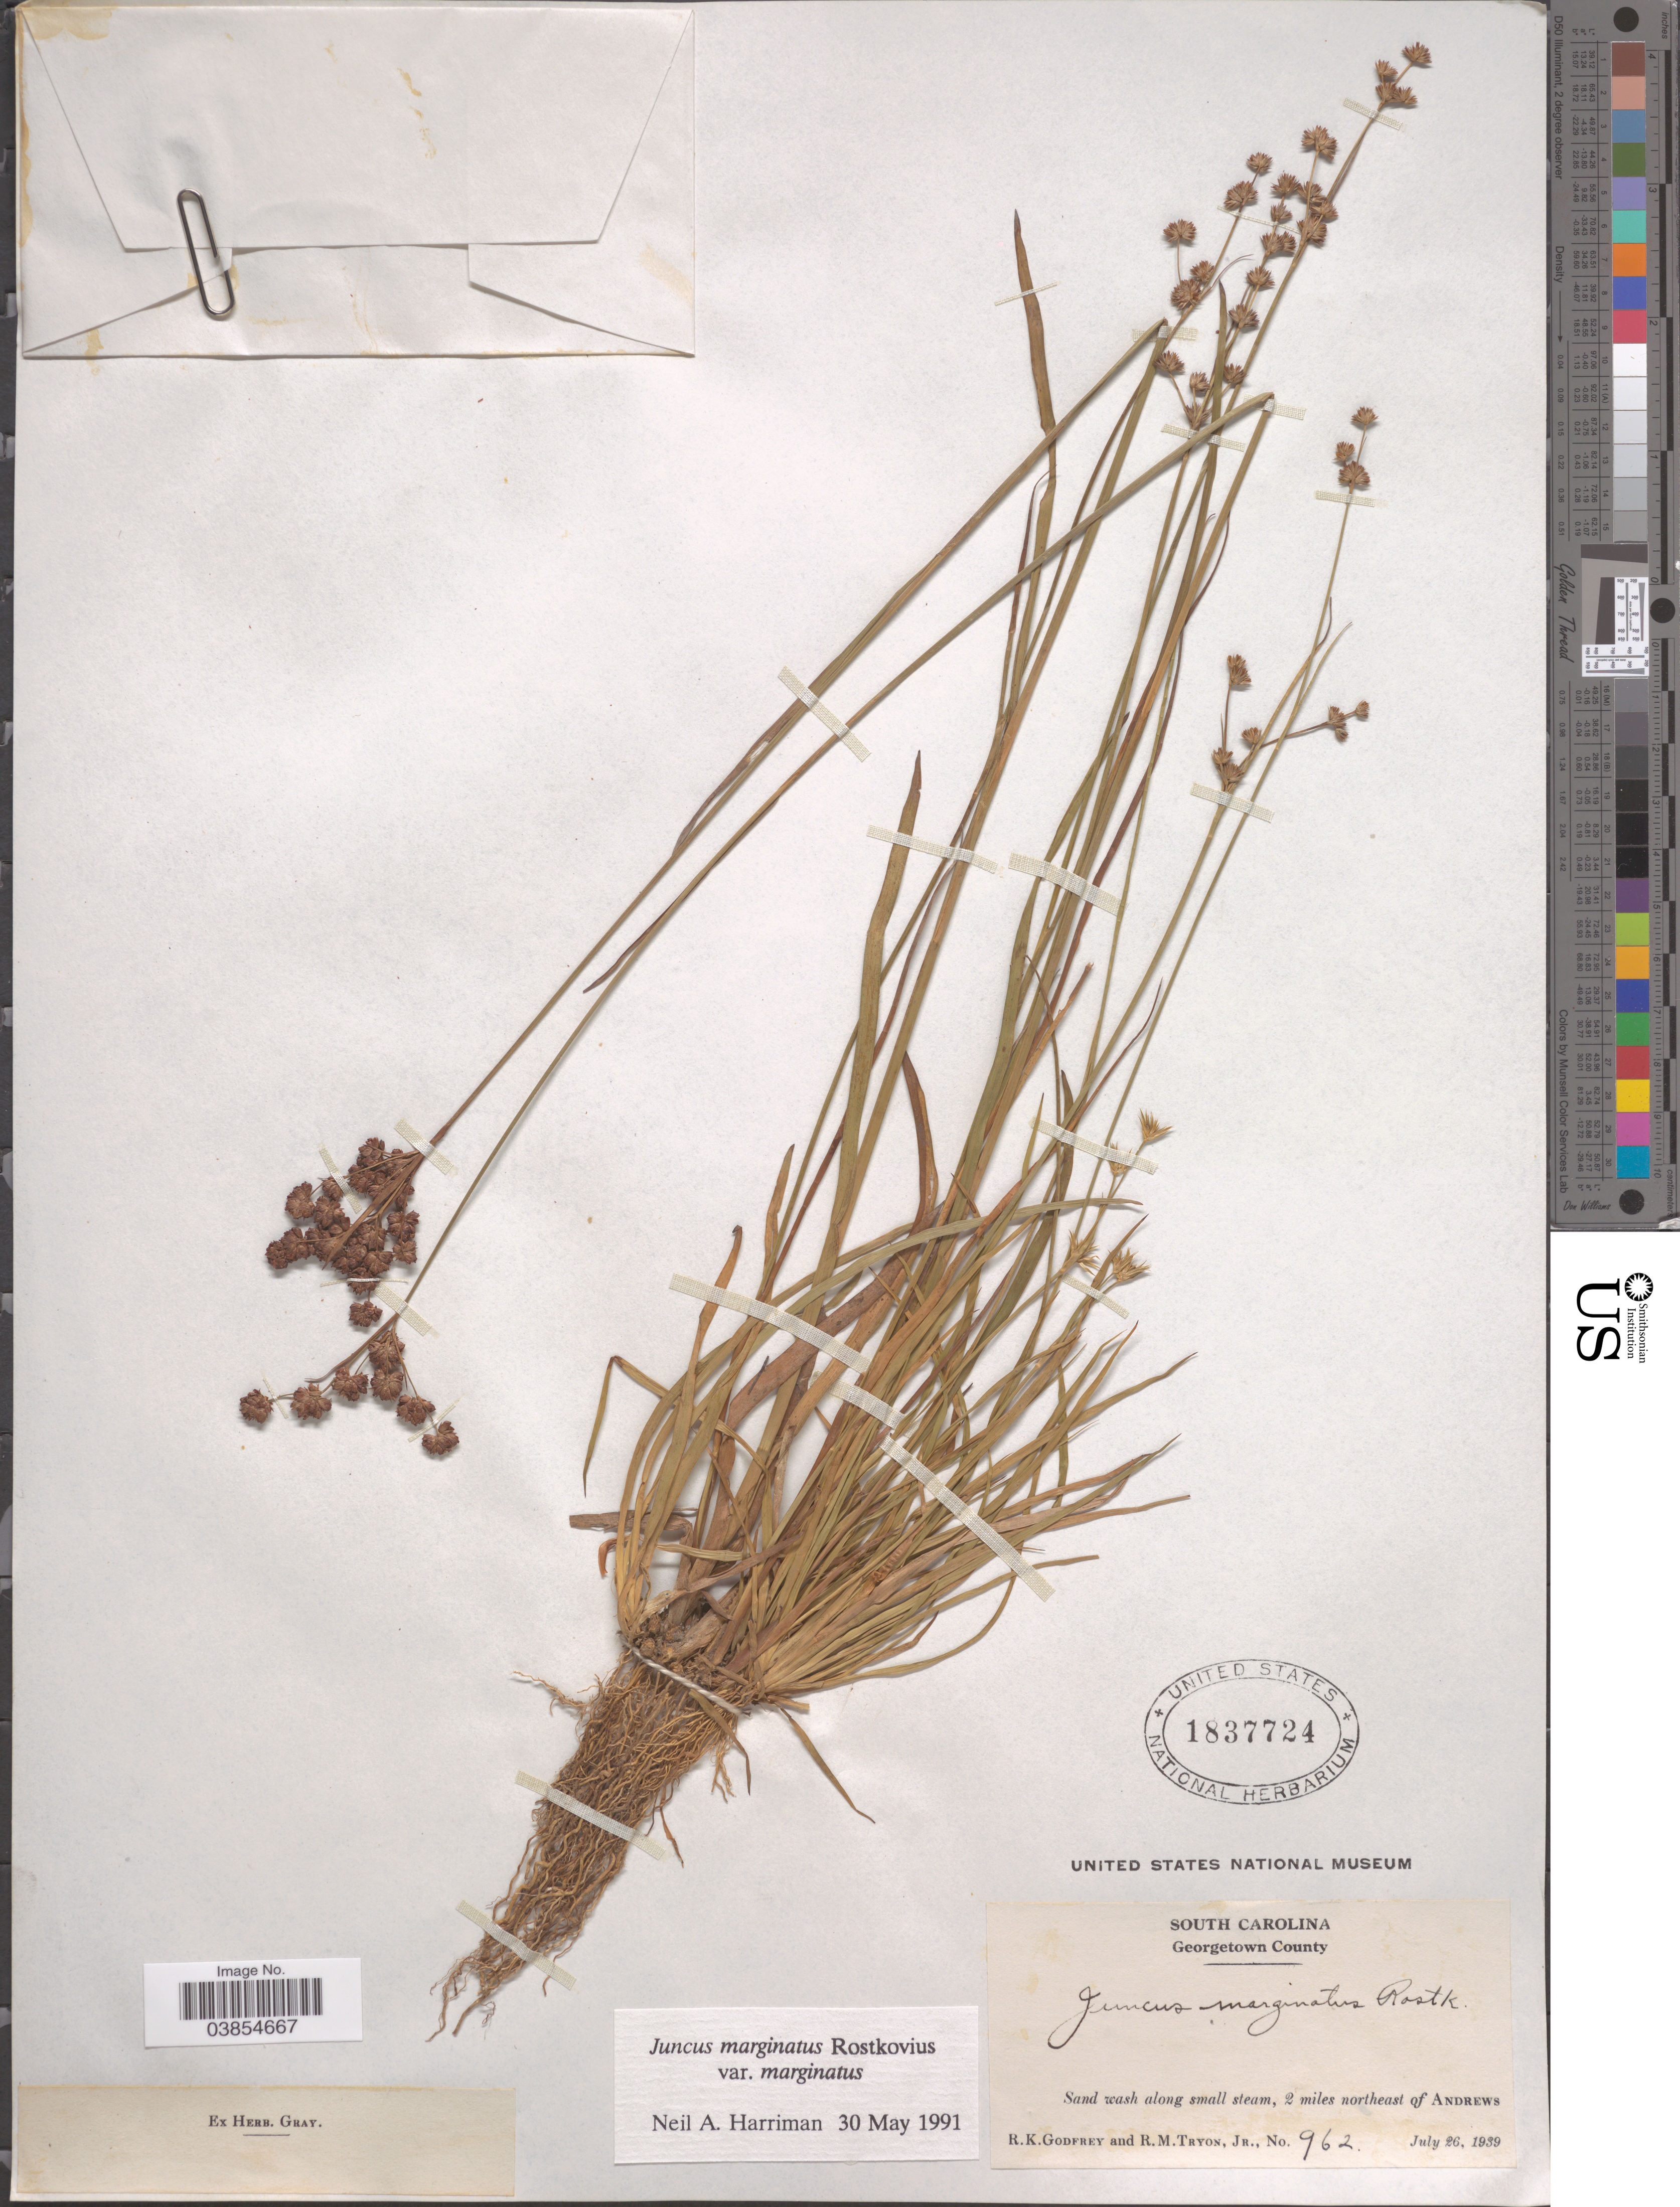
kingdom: Plantae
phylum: Tracheophyta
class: Liliopsida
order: Poales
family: Juncaceae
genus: Juncus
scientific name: Juncus marginatus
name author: Rostk.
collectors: R. K. Godfrey & R. Tryon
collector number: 962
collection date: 1939-07-26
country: United States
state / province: South Carolina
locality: Georgetown County. Sand wash along small stream, 2 miles northeast of Andrews.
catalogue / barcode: US 1837724